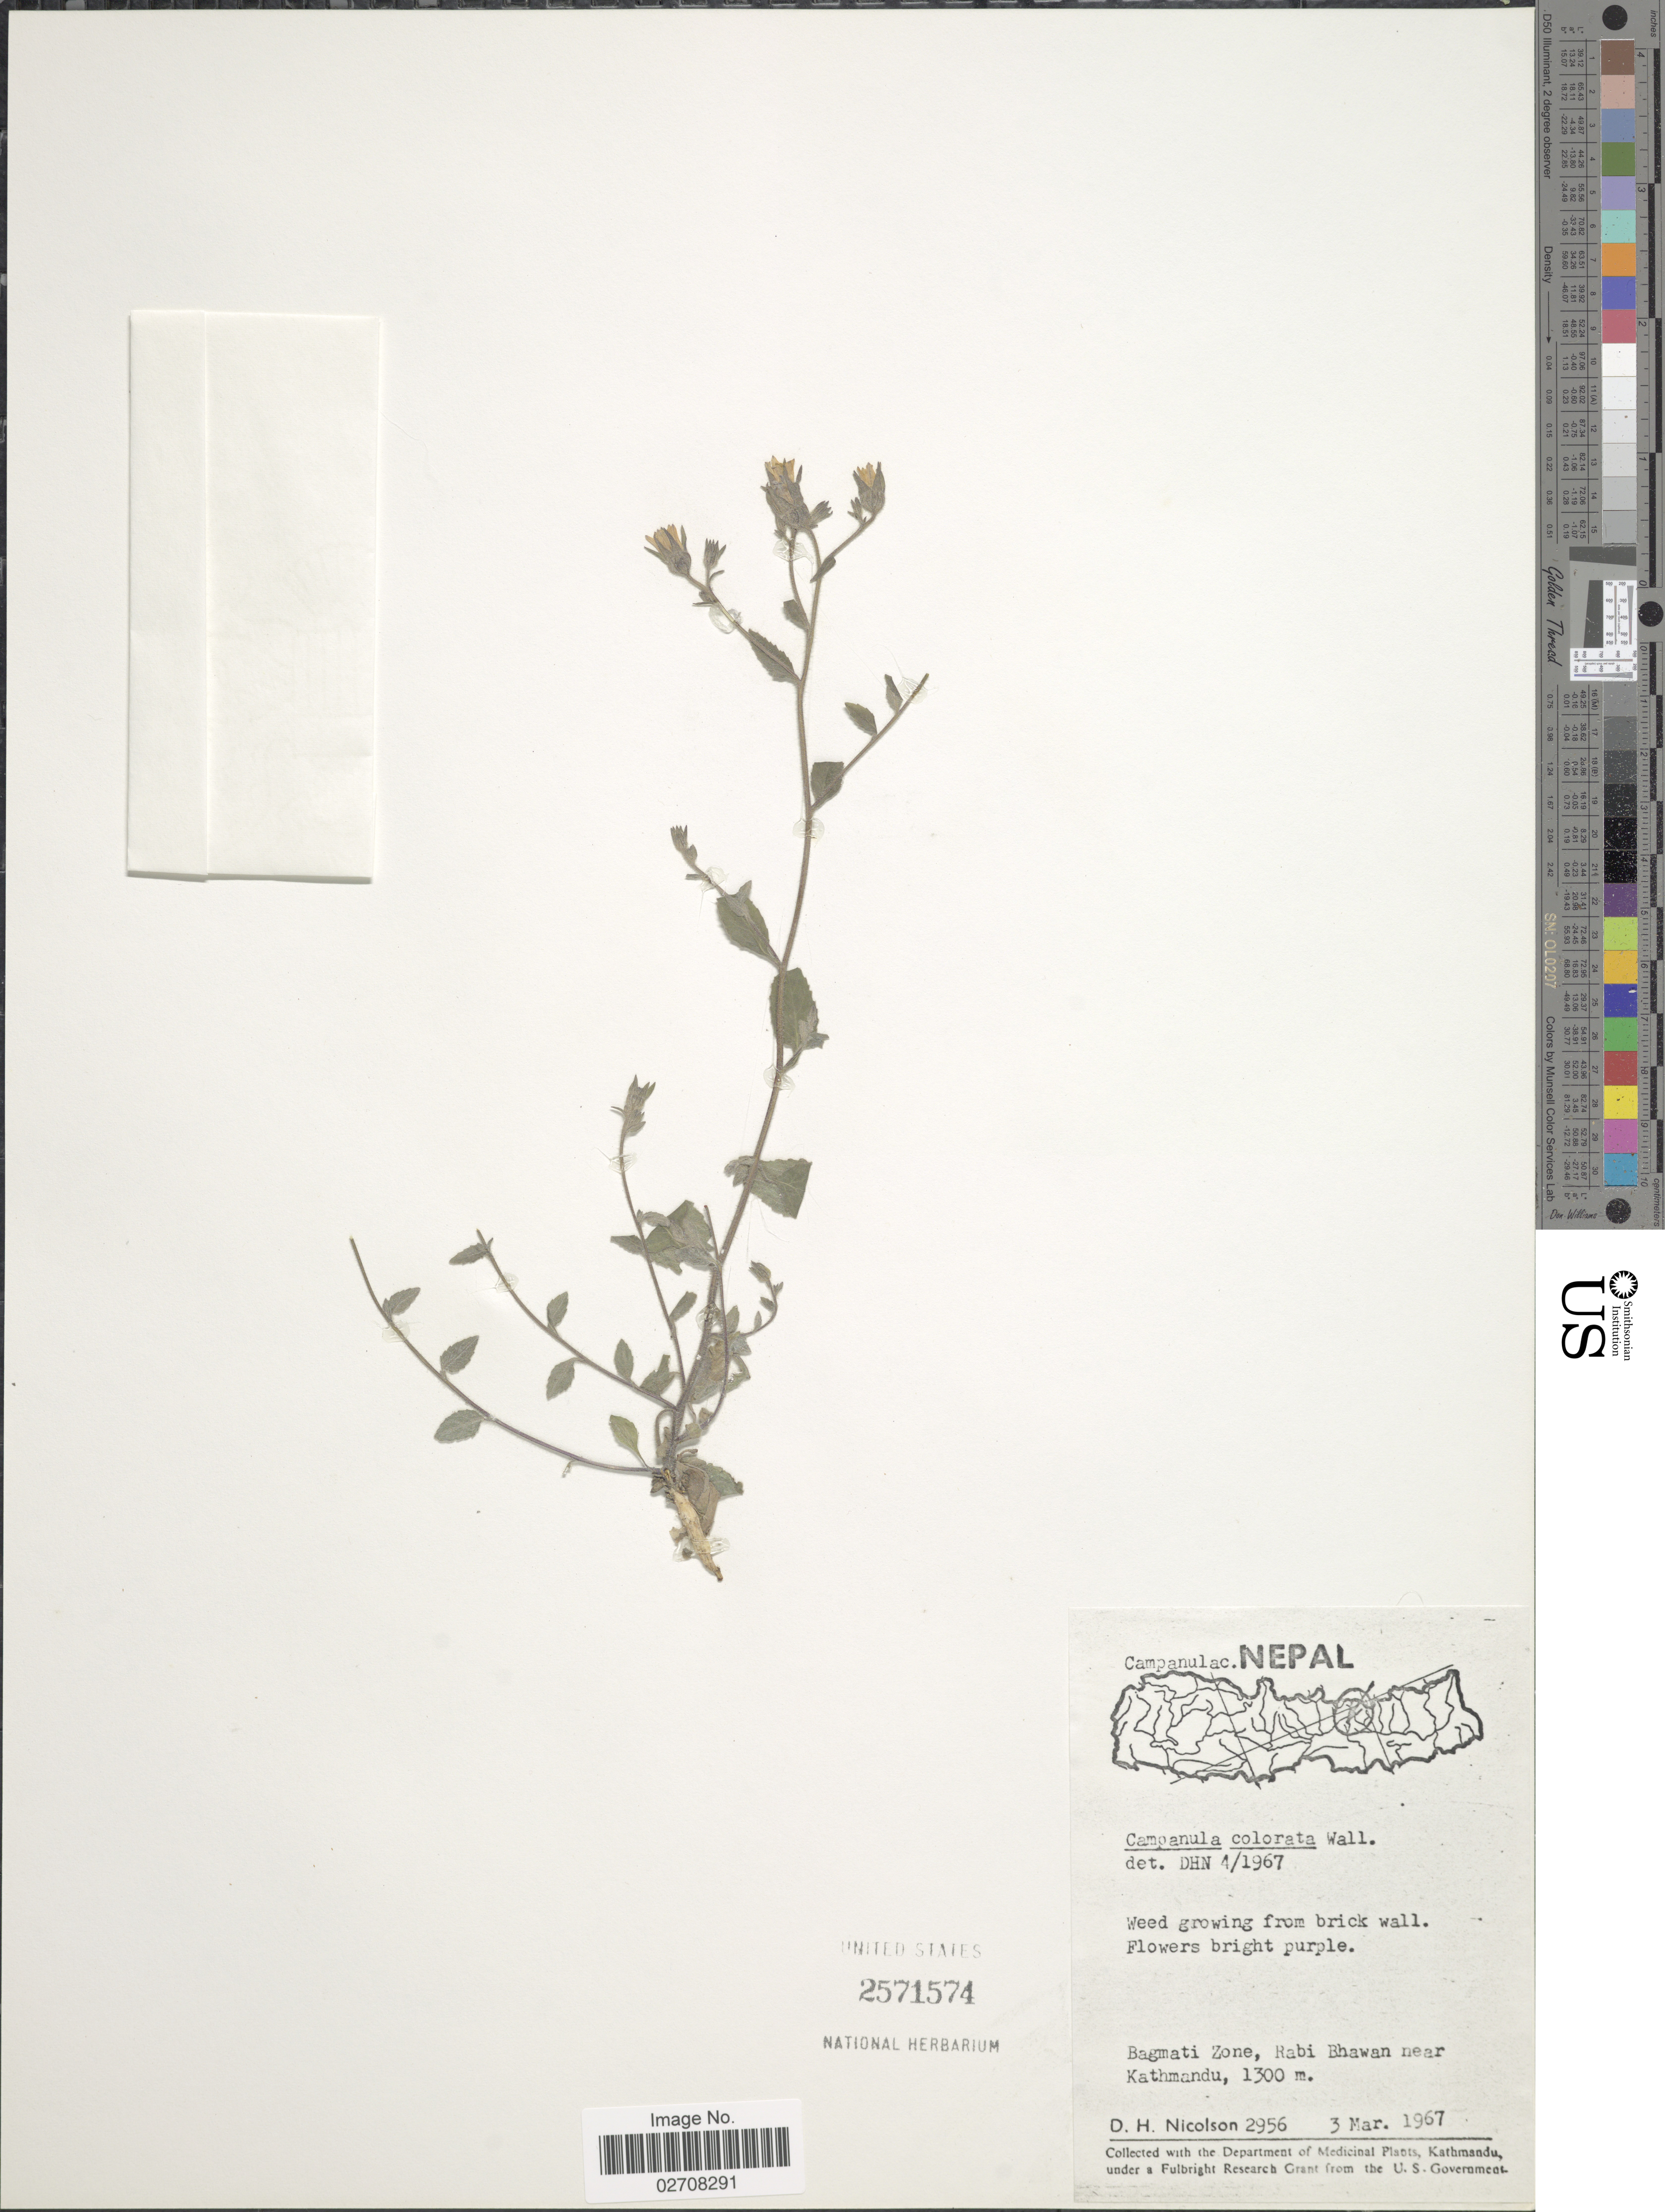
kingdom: Plantae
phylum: Tracheophyta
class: Magnoliopsida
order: Asterales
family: Campanulaceae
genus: Campanula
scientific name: Campanula colorata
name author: Wall.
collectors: D. H. Nicolson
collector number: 2956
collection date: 1967-03-03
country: Nepal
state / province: Bagmati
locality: Bagmati Zone, Rabi Bhawan near Kathmandu.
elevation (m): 1300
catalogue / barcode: US 2571574